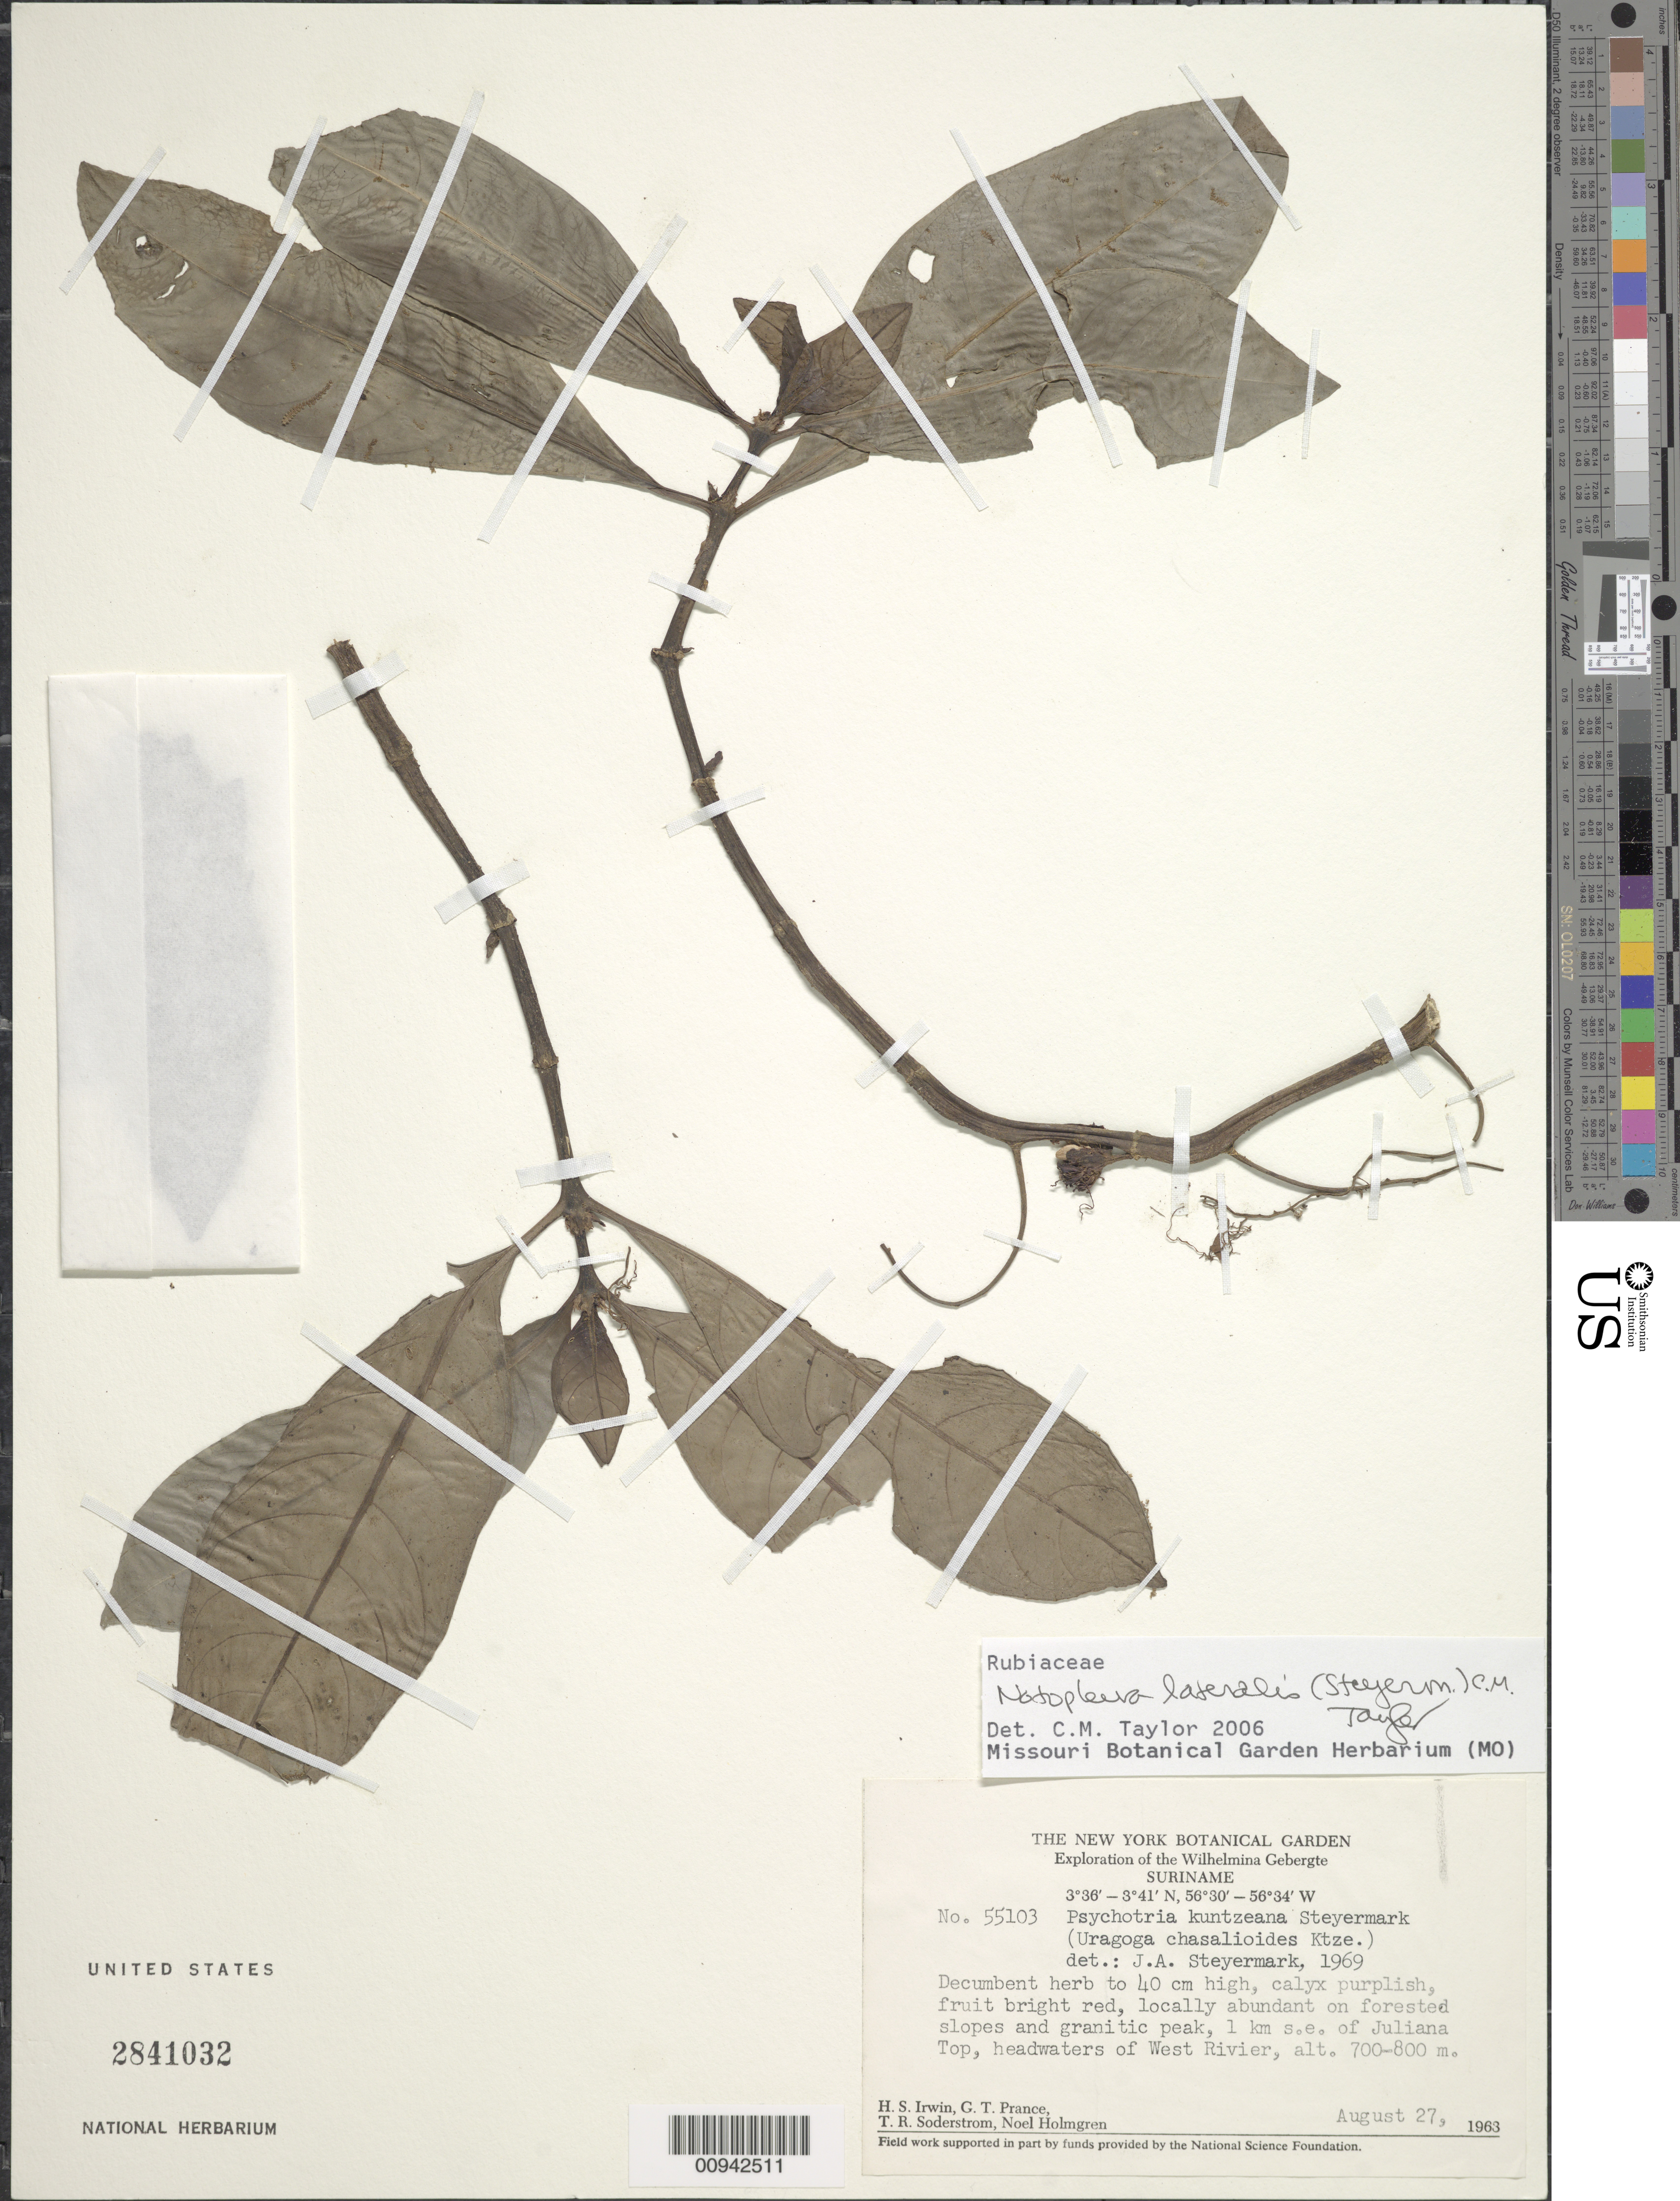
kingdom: Plantae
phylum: Tracheophyta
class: Magnoliopsida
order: Gentianales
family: Rubiaceae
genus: Notopleura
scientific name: Notopleura lateralis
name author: (Steyerm.) C.M. Taylor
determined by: Taylor, Charlotte M.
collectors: H. Irwin, G. T. Prance, T. R. Soderstrom & N. H. Holmgren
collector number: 55103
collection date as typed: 27-Aug-63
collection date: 1963-08-27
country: Suriname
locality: Juliana Top, 1 km SE of, near headwaters of West River, Wilhelmina Gebergte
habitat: Forested slopes and granitic peak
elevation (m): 700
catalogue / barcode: US 2841032